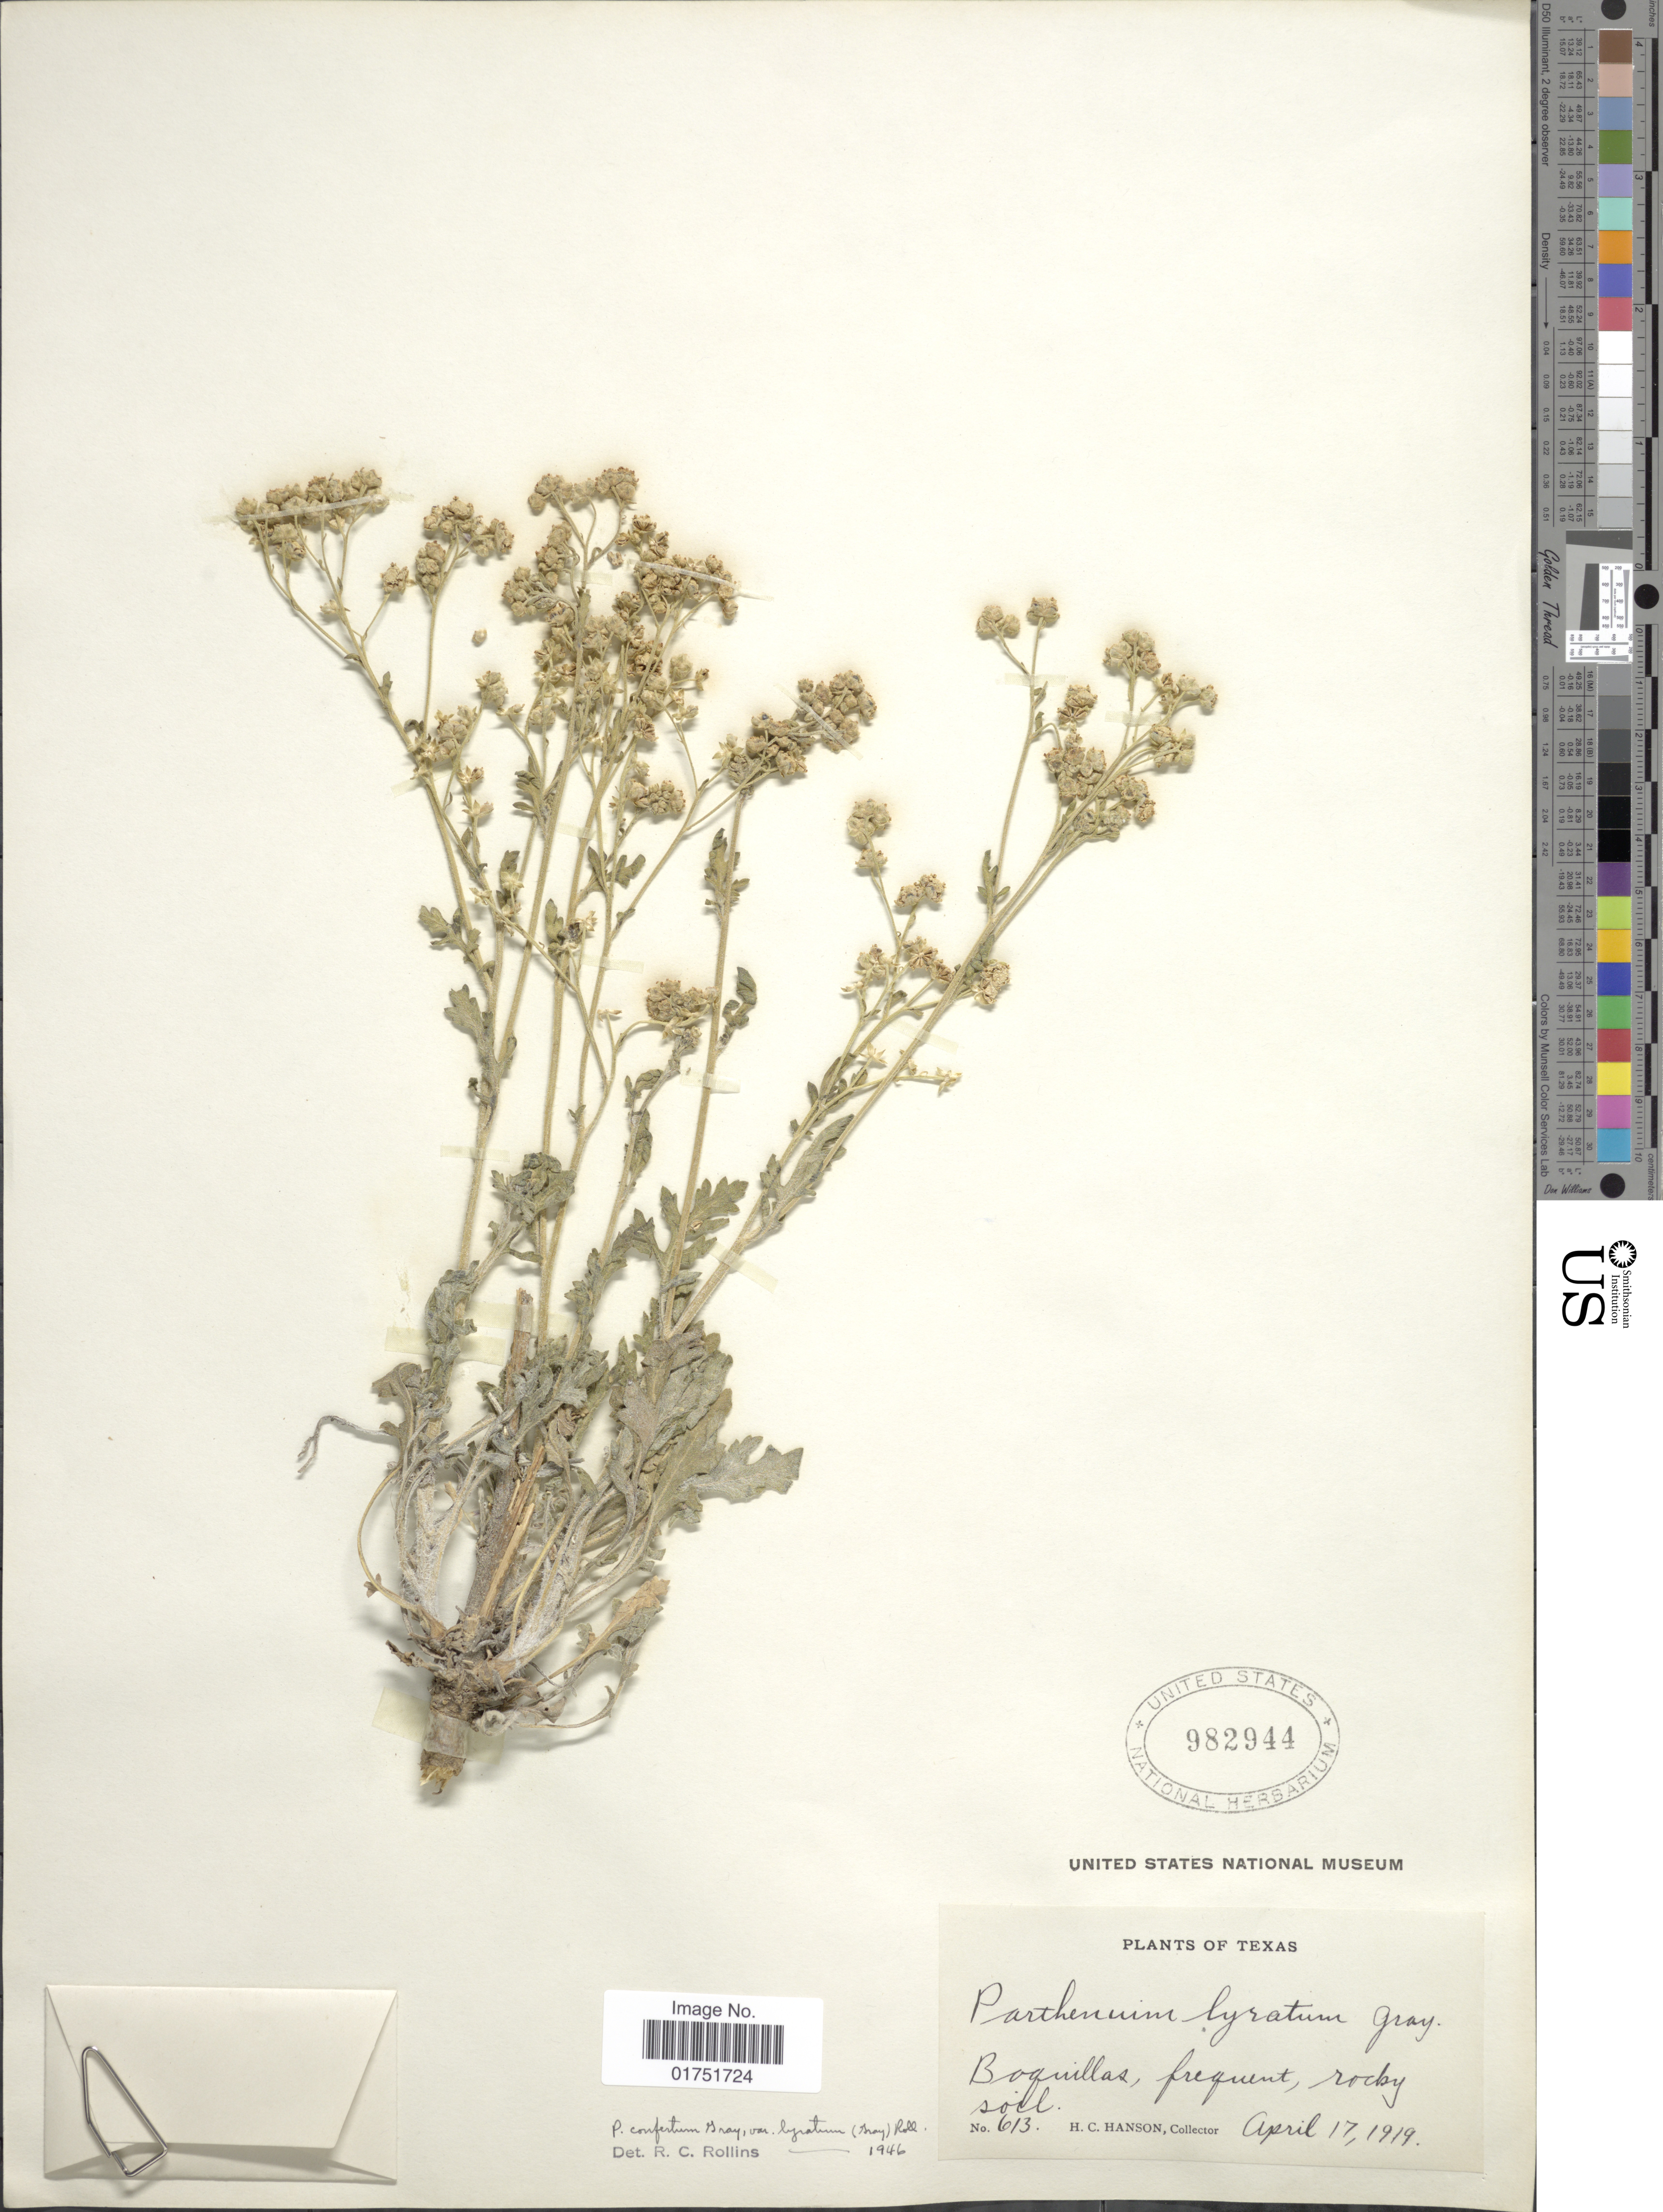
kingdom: Plantae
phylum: Tracheophyta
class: Magnoliopsida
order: Asterales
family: Asteraceae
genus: Parthenium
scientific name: Parthenium confertum var. lyratum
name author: (A. Gray) Rollins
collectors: H. Hanson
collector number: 613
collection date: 1919-04-17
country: United States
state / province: Texas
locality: Boquillas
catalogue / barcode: US 982944